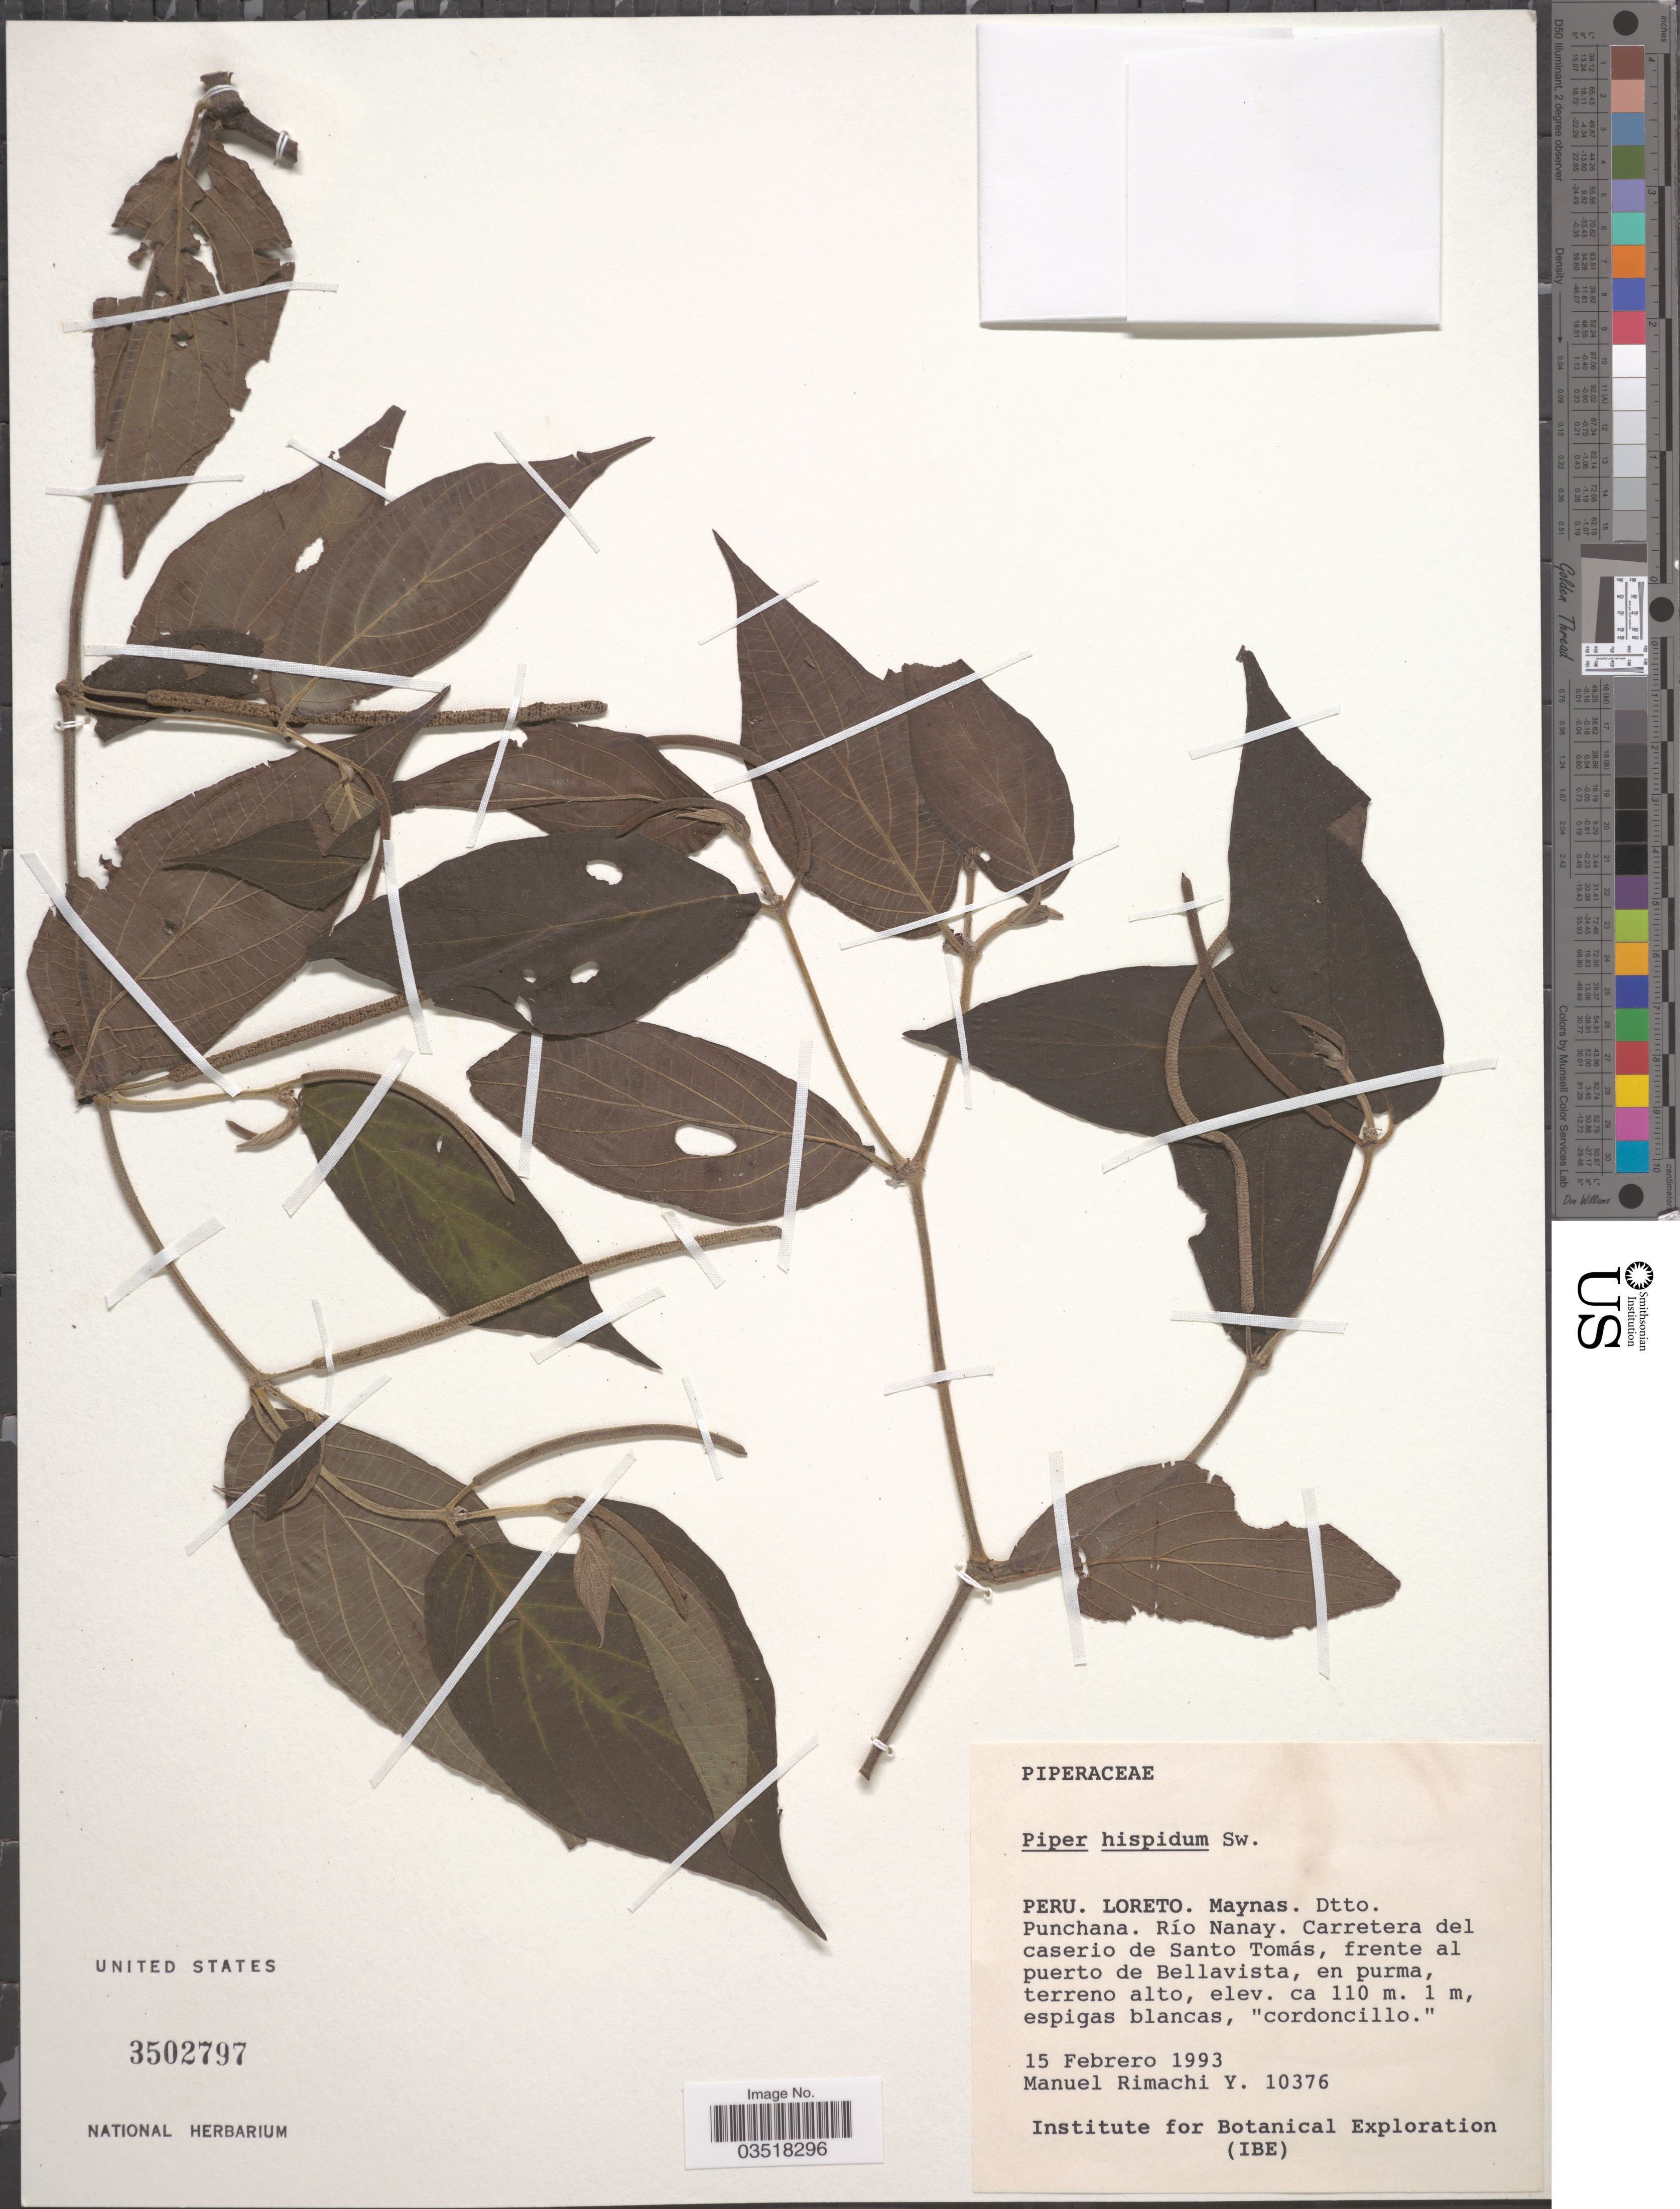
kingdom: Plantae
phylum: Tracheophyta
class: Magnoliopsida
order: Piperales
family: Piperaceae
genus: Piper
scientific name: Piper hispidum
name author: Sw.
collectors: M. Rimachi Y.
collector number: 10376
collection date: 1993-02-15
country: Peru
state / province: Loreto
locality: Maynas. Dtto. Punchana. Río Nanay. Carretera del caserio de Santo Tomás, frente al puerto de Bellavista.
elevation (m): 110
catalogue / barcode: US 3502797